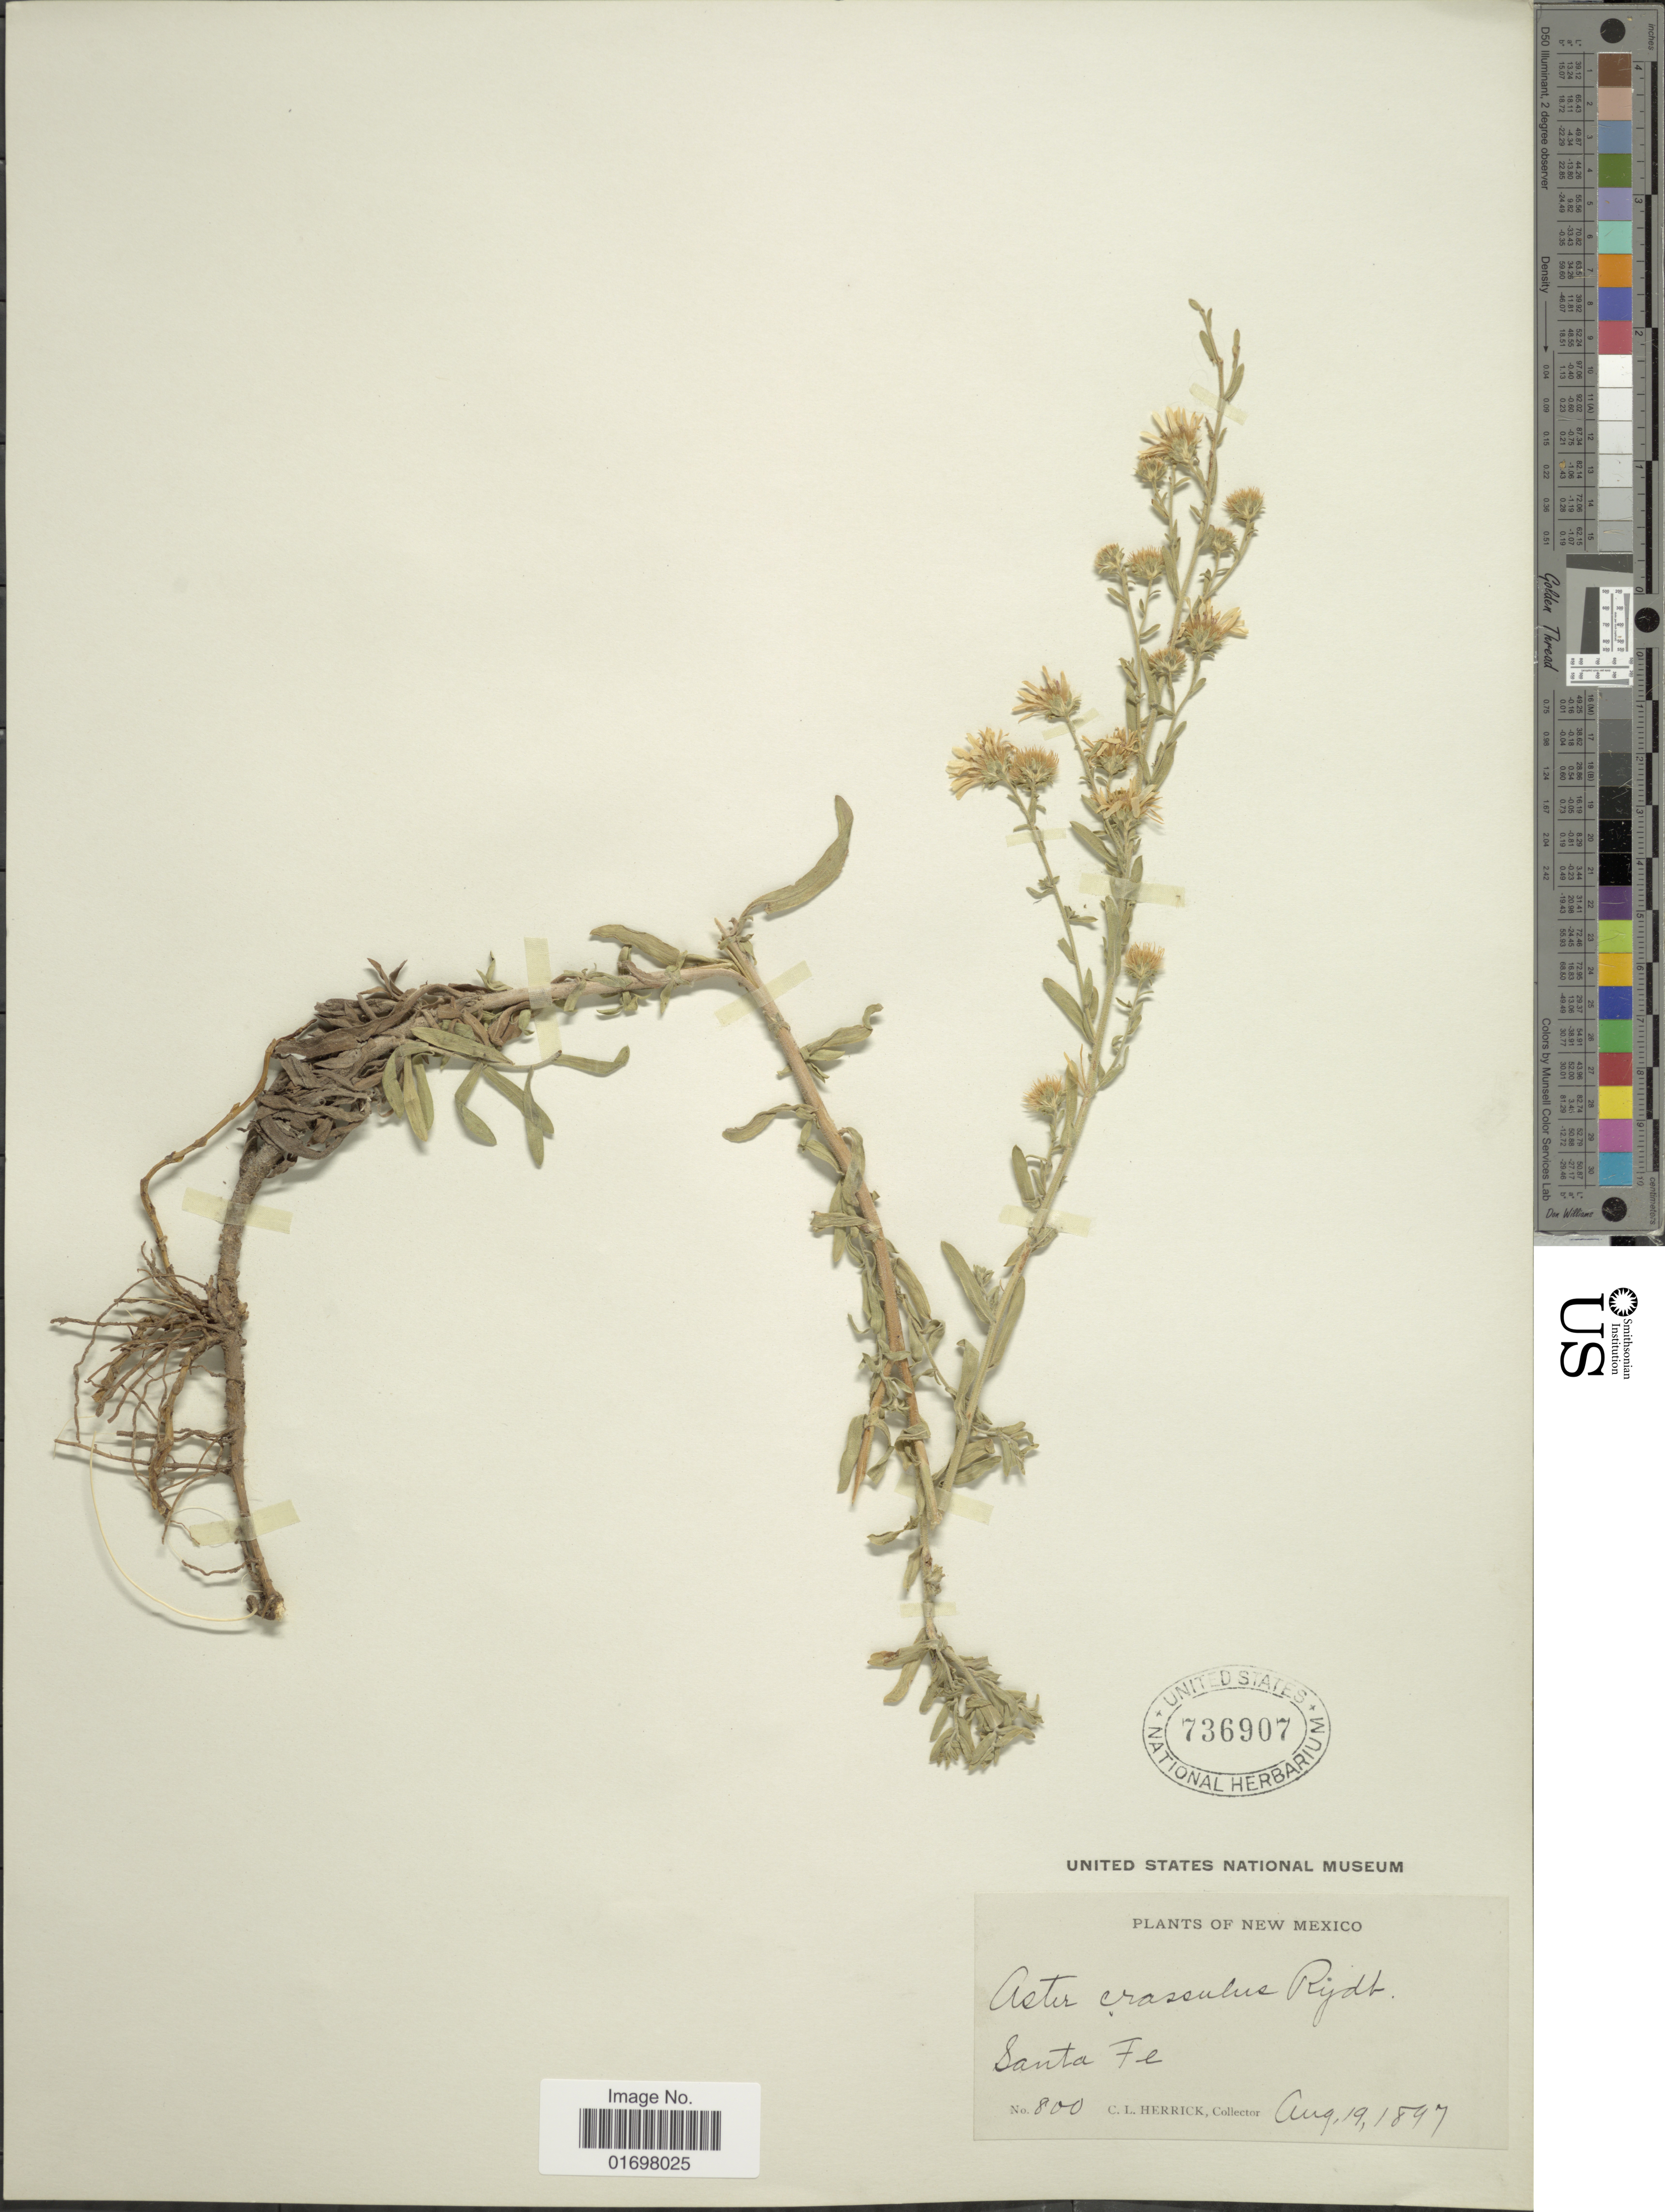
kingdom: Plantae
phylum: Tracheophyta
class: Magnoliopsida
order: Asterales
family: Asteraceae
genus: Symphyotrichum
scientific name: Symphyotrichum falcatum var. commutatum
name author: (Torr. & A. Gray) G.L. Nesom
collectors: C. Herrick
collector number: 800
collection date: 1897-08-19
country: United States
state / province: New Mexico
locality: Santa Fe.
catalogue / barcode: US 736907